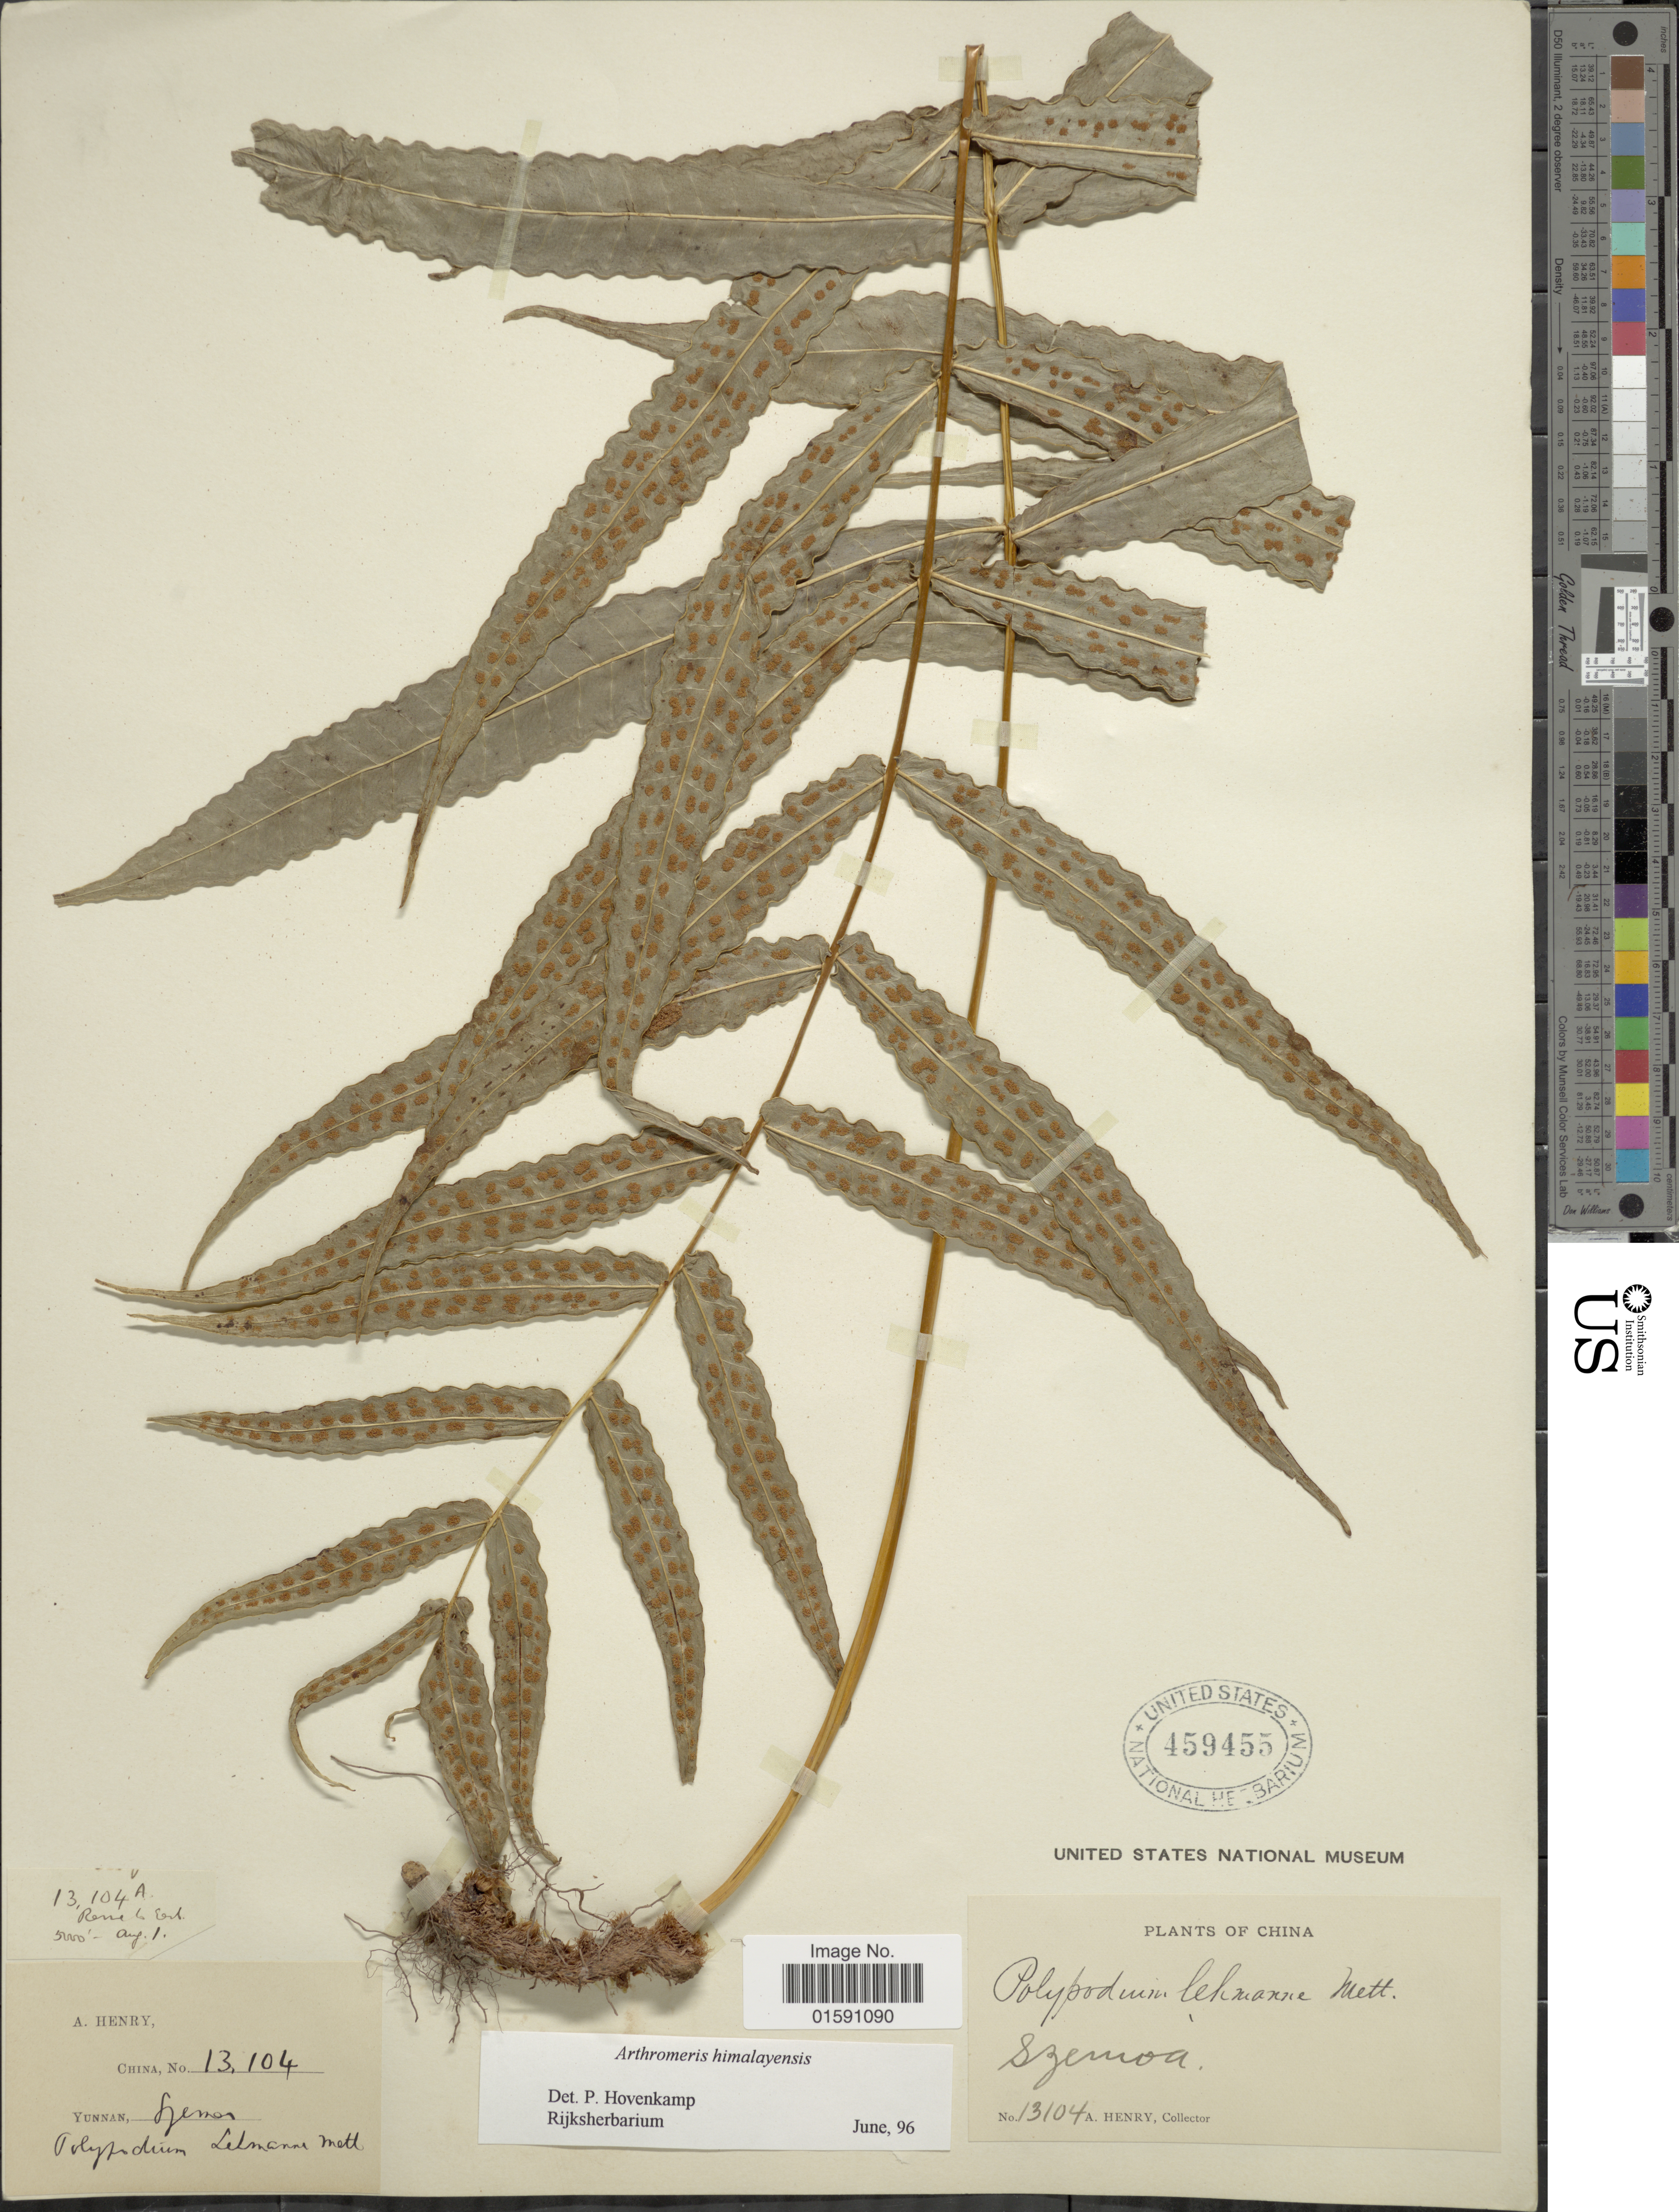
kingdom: Plantae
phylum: Tracheophyta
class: Polypodiopsida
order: Polypodiales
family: Polypodiaceae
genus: Arthromeris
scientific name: Arthromeris himalayensis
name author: (Hook.) Ching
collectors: A. Henry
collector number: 13104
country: China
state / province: Yunnan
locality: Szemao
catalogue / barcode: US 459455